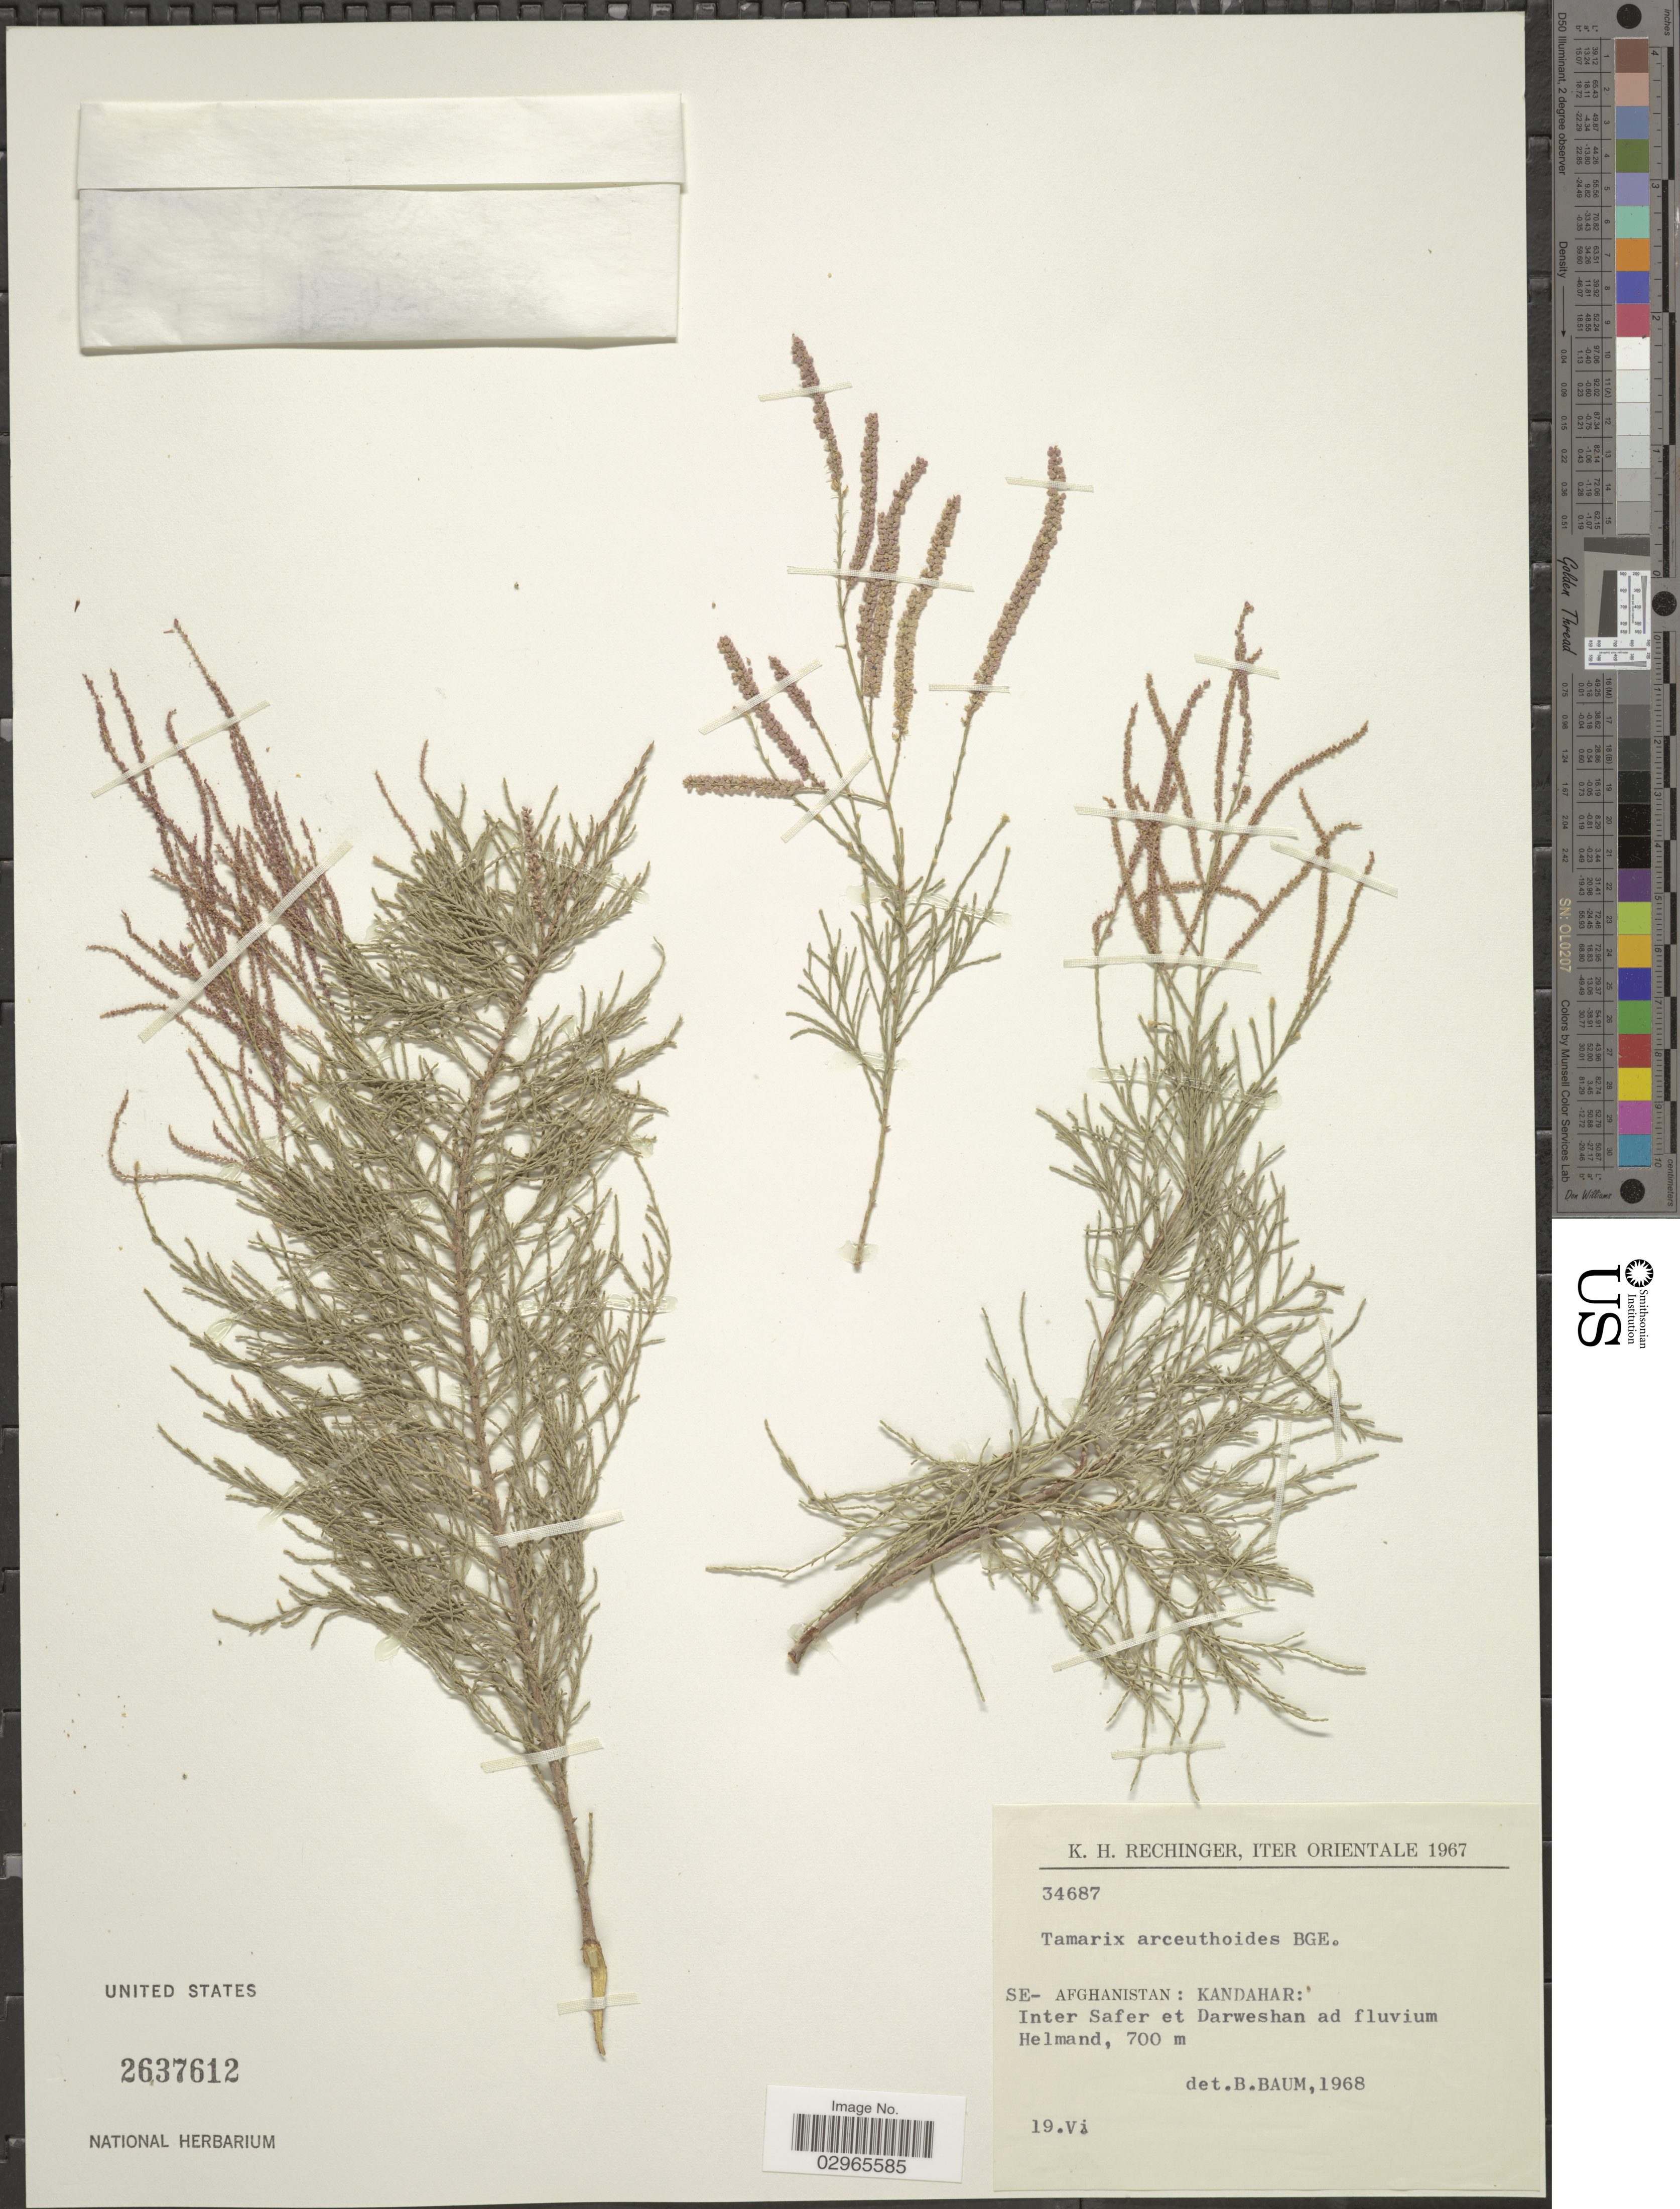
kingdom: Plantae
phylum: Tracheophyta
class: Magnoliopsida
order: Caryophyllales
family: Tamaricaceae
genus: Tamarix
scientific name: Tamarix arceuthoides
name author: Bunge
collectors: K. H. Rechinger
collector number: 34687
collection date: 1967-06-19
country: Afghanistan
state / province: Kandahar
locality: Iter Orientale. SE - Afghanistan: Inter Safer et Darweshan ad fluvium Helmand.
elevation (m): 700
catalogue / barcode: US 2637612